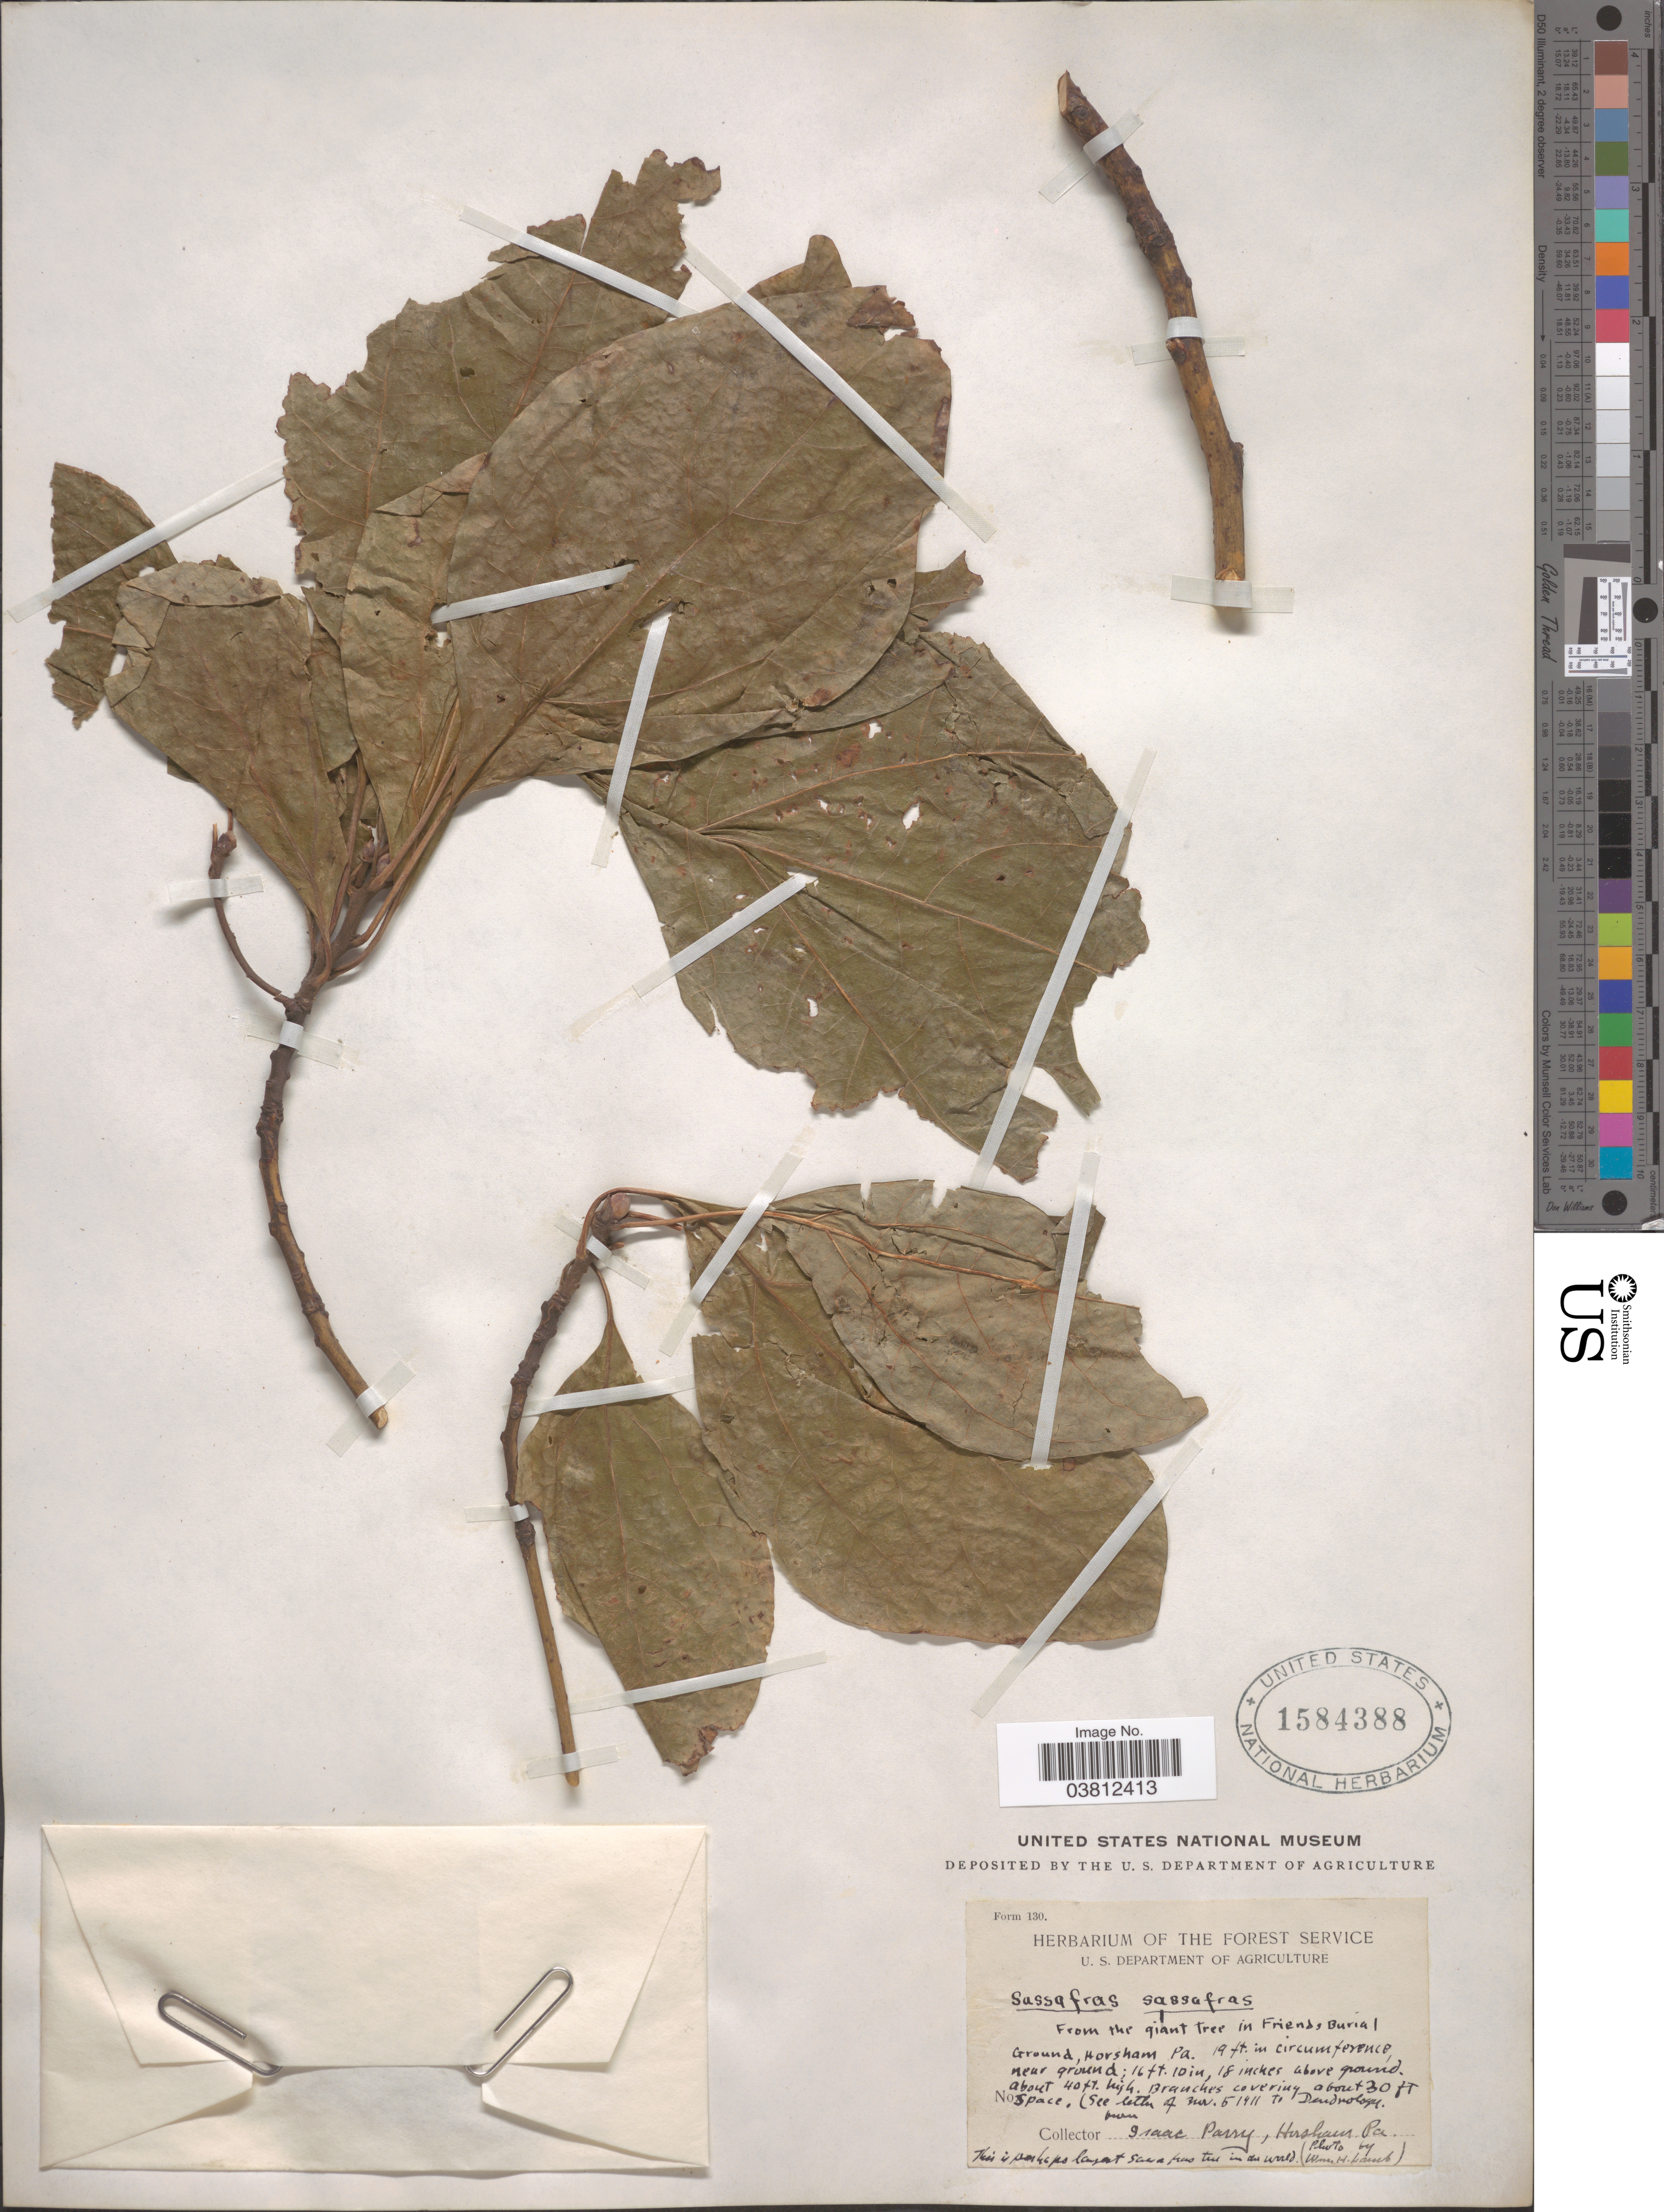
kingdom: Plantae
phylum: Tracheophyta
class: Magnoliopsida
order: Laurales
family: Lauraceae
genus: Sassafras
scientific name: Sassafras albidum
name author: (Nutt.) Nees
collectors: I. Parry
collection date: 1911-11-05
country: United States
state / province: Pennsylvania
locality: In Friends Burial Ground, Horsham.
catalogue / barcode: US 1584388